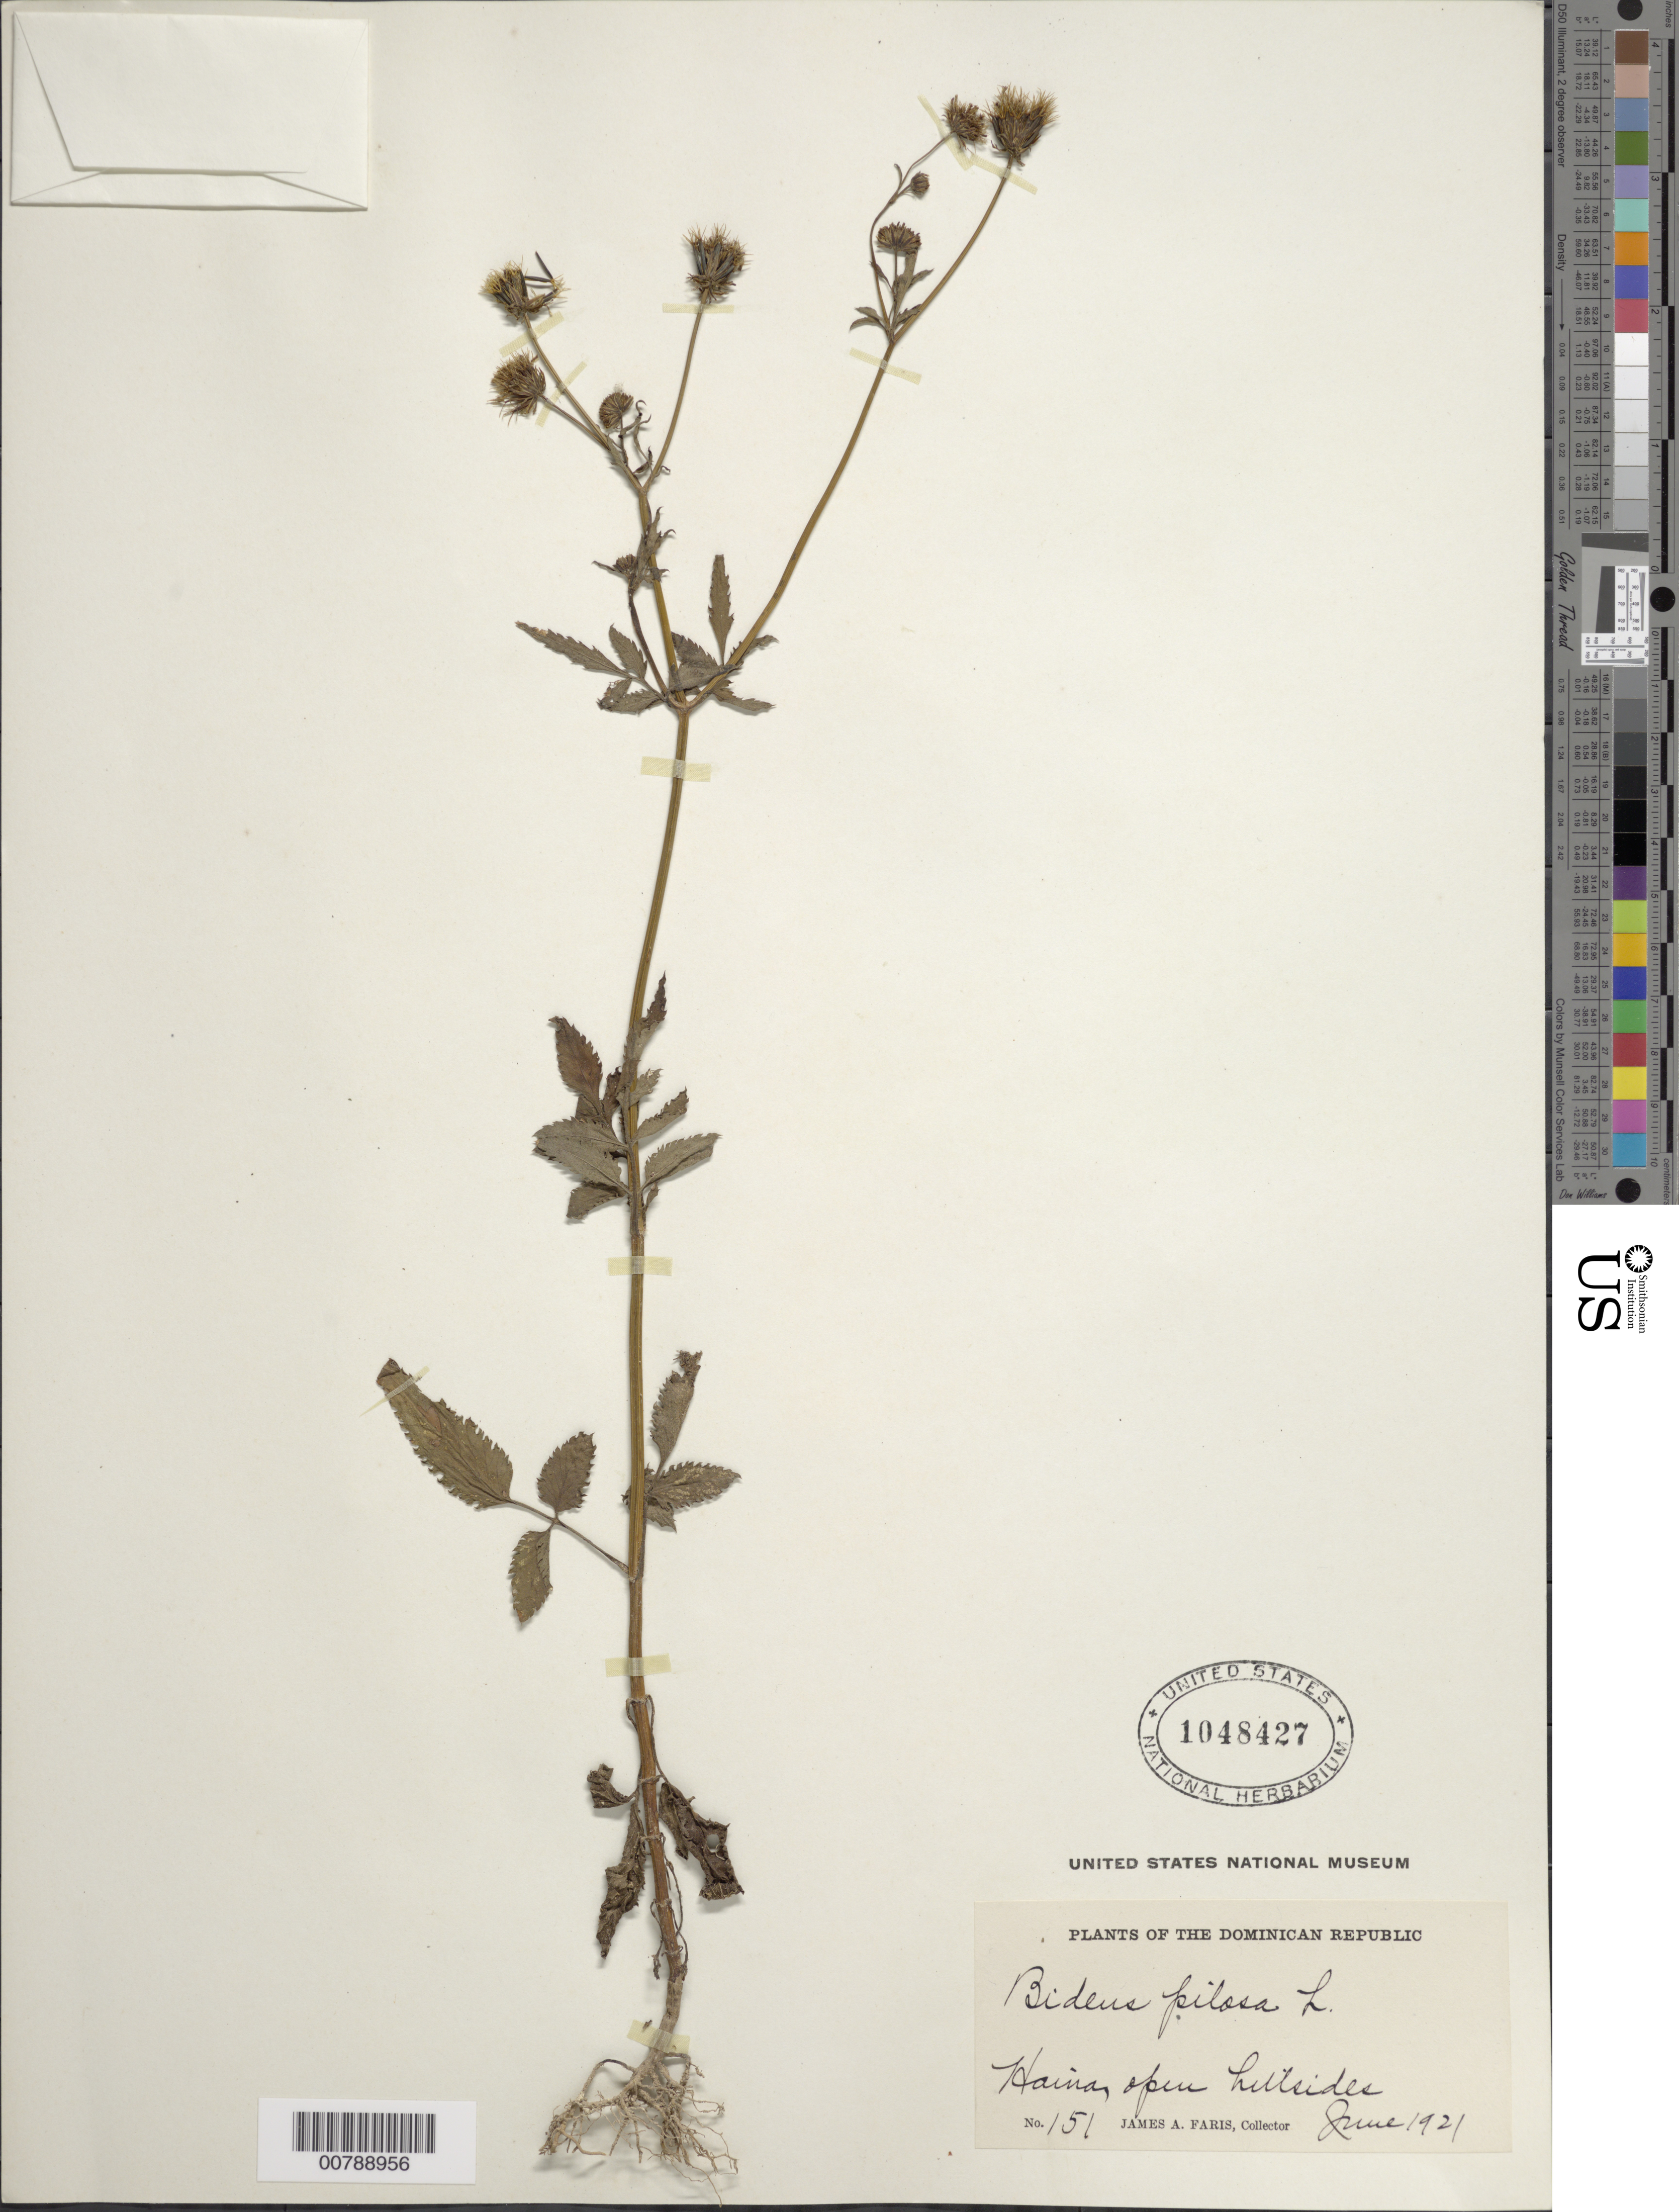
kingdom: Plantae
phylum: Tracheophyta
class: Magnoliopsida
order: Asterales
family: Asteraceae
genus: Bidens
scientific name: Bidens pilosa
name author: L.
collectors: J. Faris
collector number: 151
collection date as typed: Jun 1910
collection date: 1910-06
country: Dominican Republic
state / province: San Cristóbal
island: Hispaniola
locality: Haina open hillside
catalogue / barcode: US 1048427